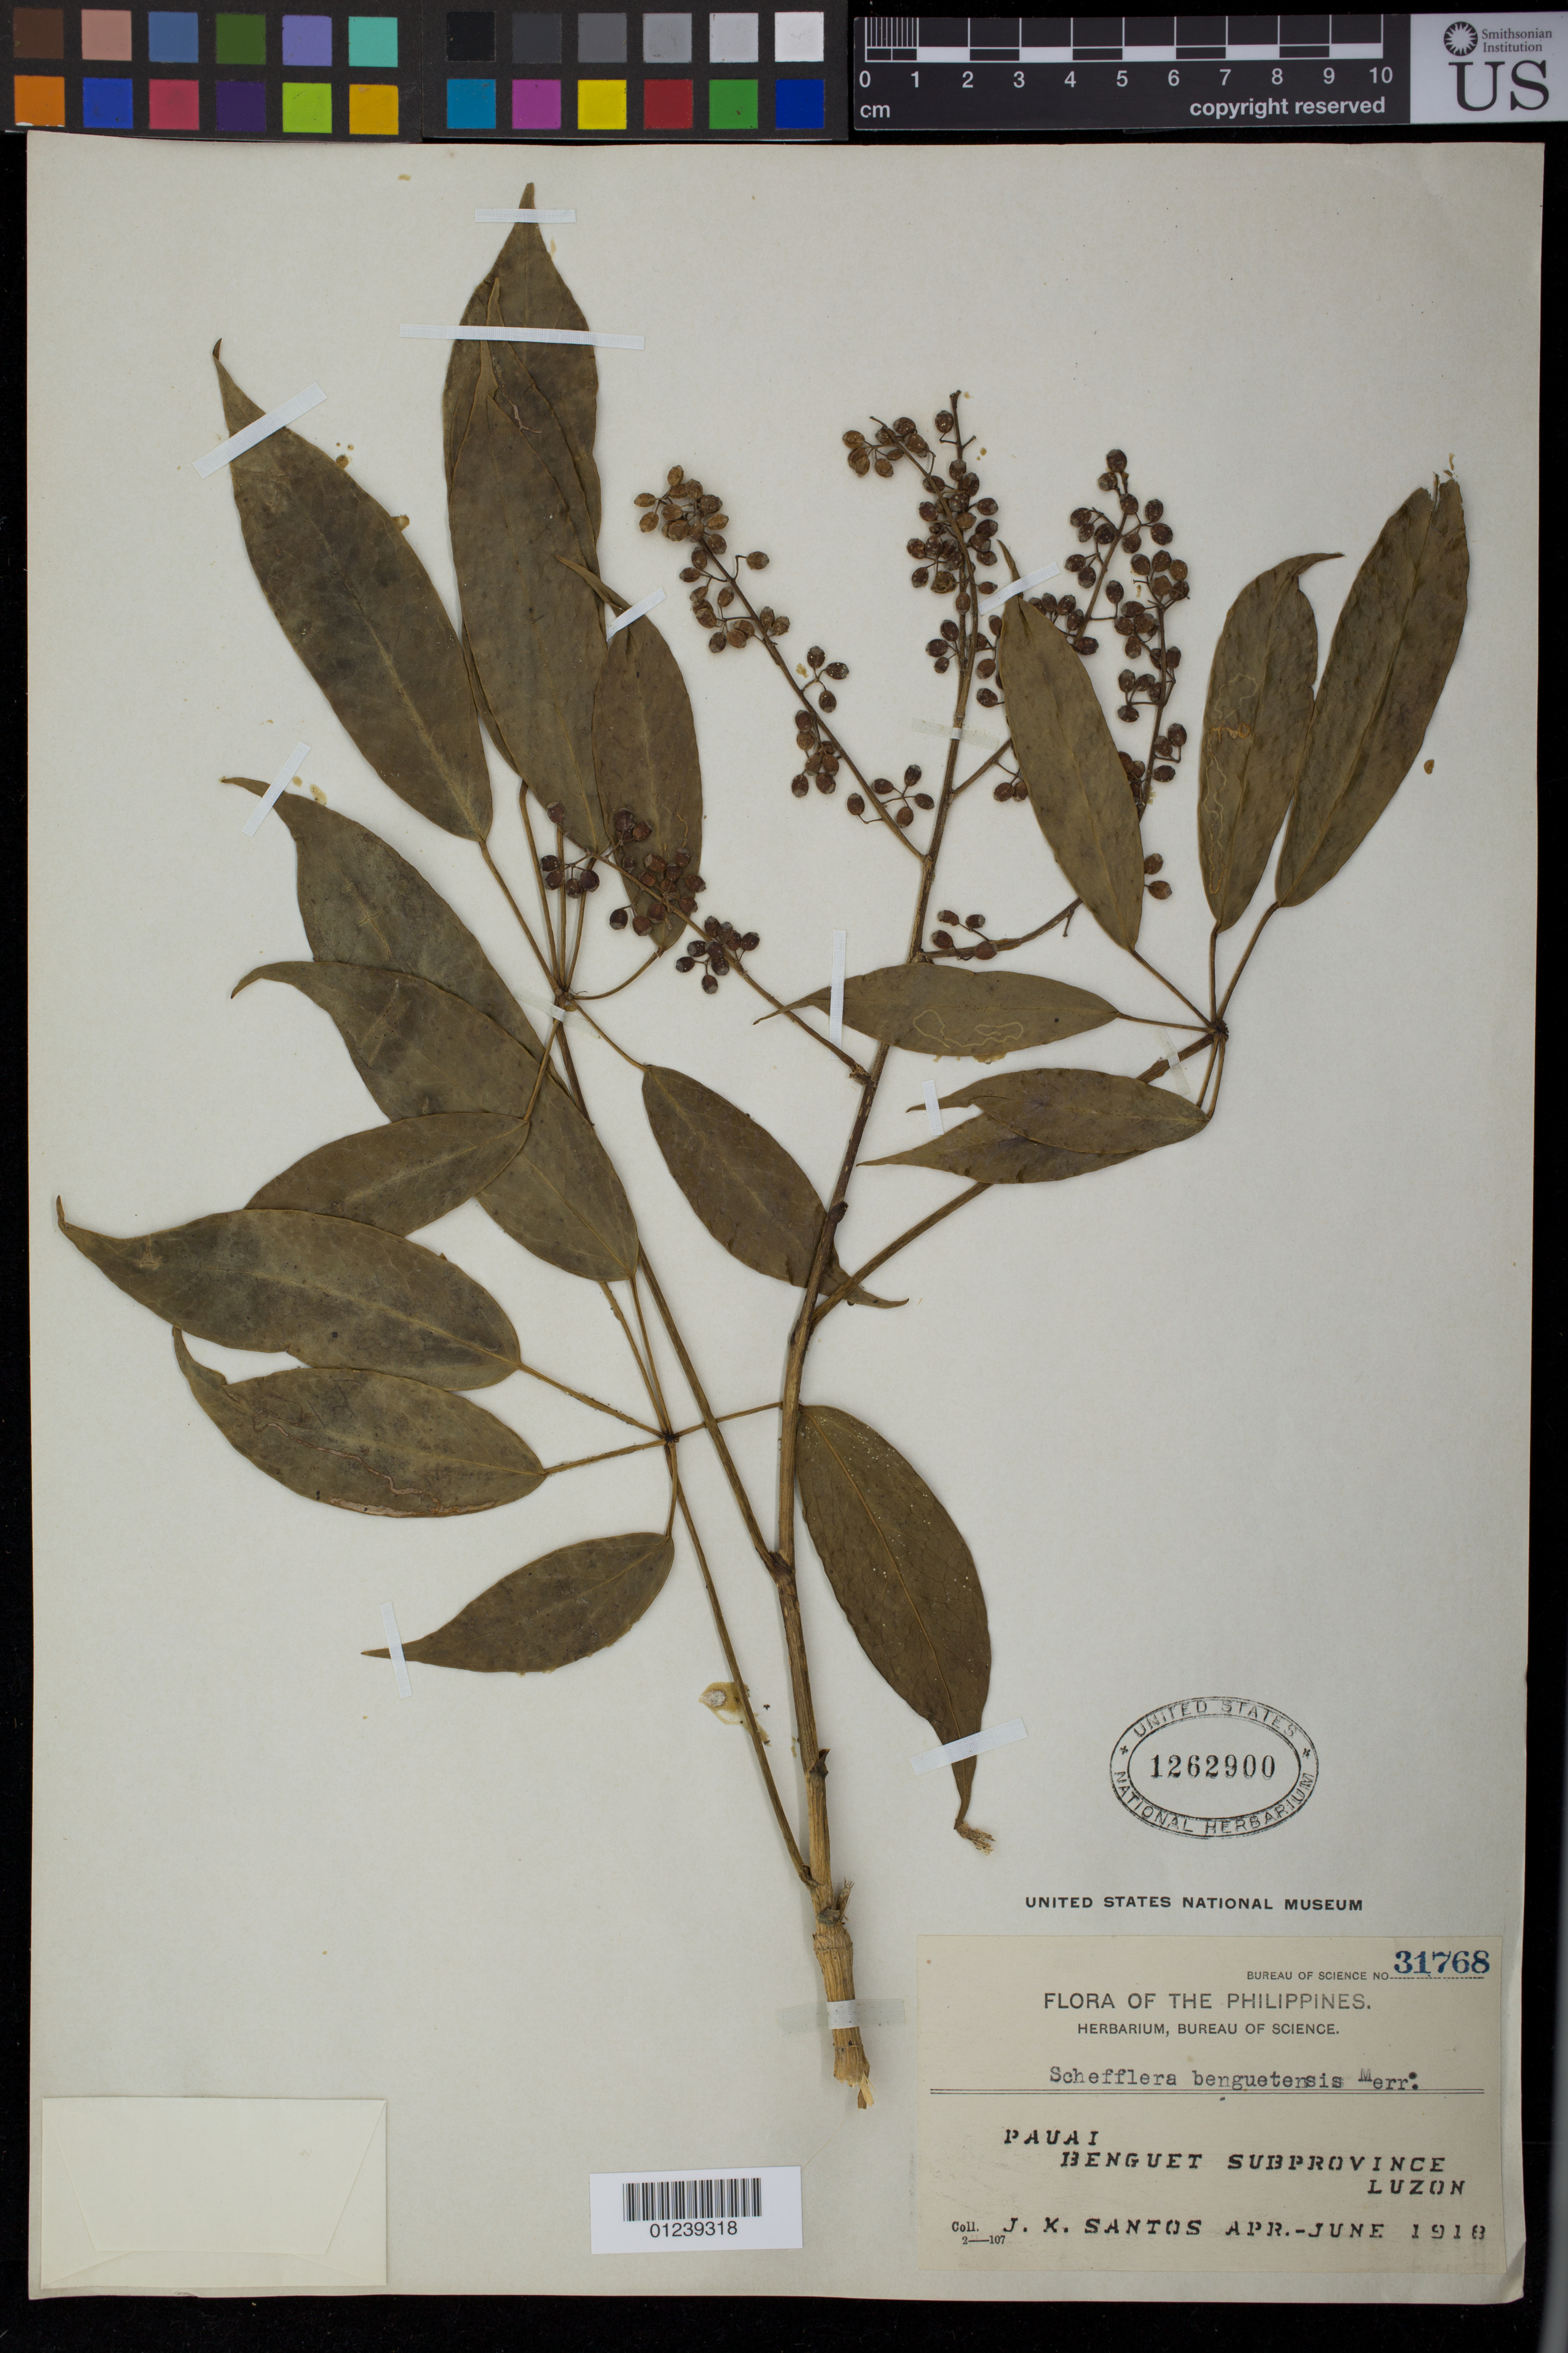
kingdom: Plantae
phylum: Tracheophyta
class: Magnoliopsida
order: Apiales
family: Araliaceae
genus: Schefflera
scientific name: Schefflera benguetensis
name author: Merr.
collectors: L. Santos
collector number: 31768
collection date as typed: Apr 1918 to -- Jun 1918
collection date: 1918-04/1918-06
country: Philippines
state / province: Cordillera (Administrative Region)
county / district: Benguet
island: Luzon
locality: Pauai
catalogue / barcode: US 1262900